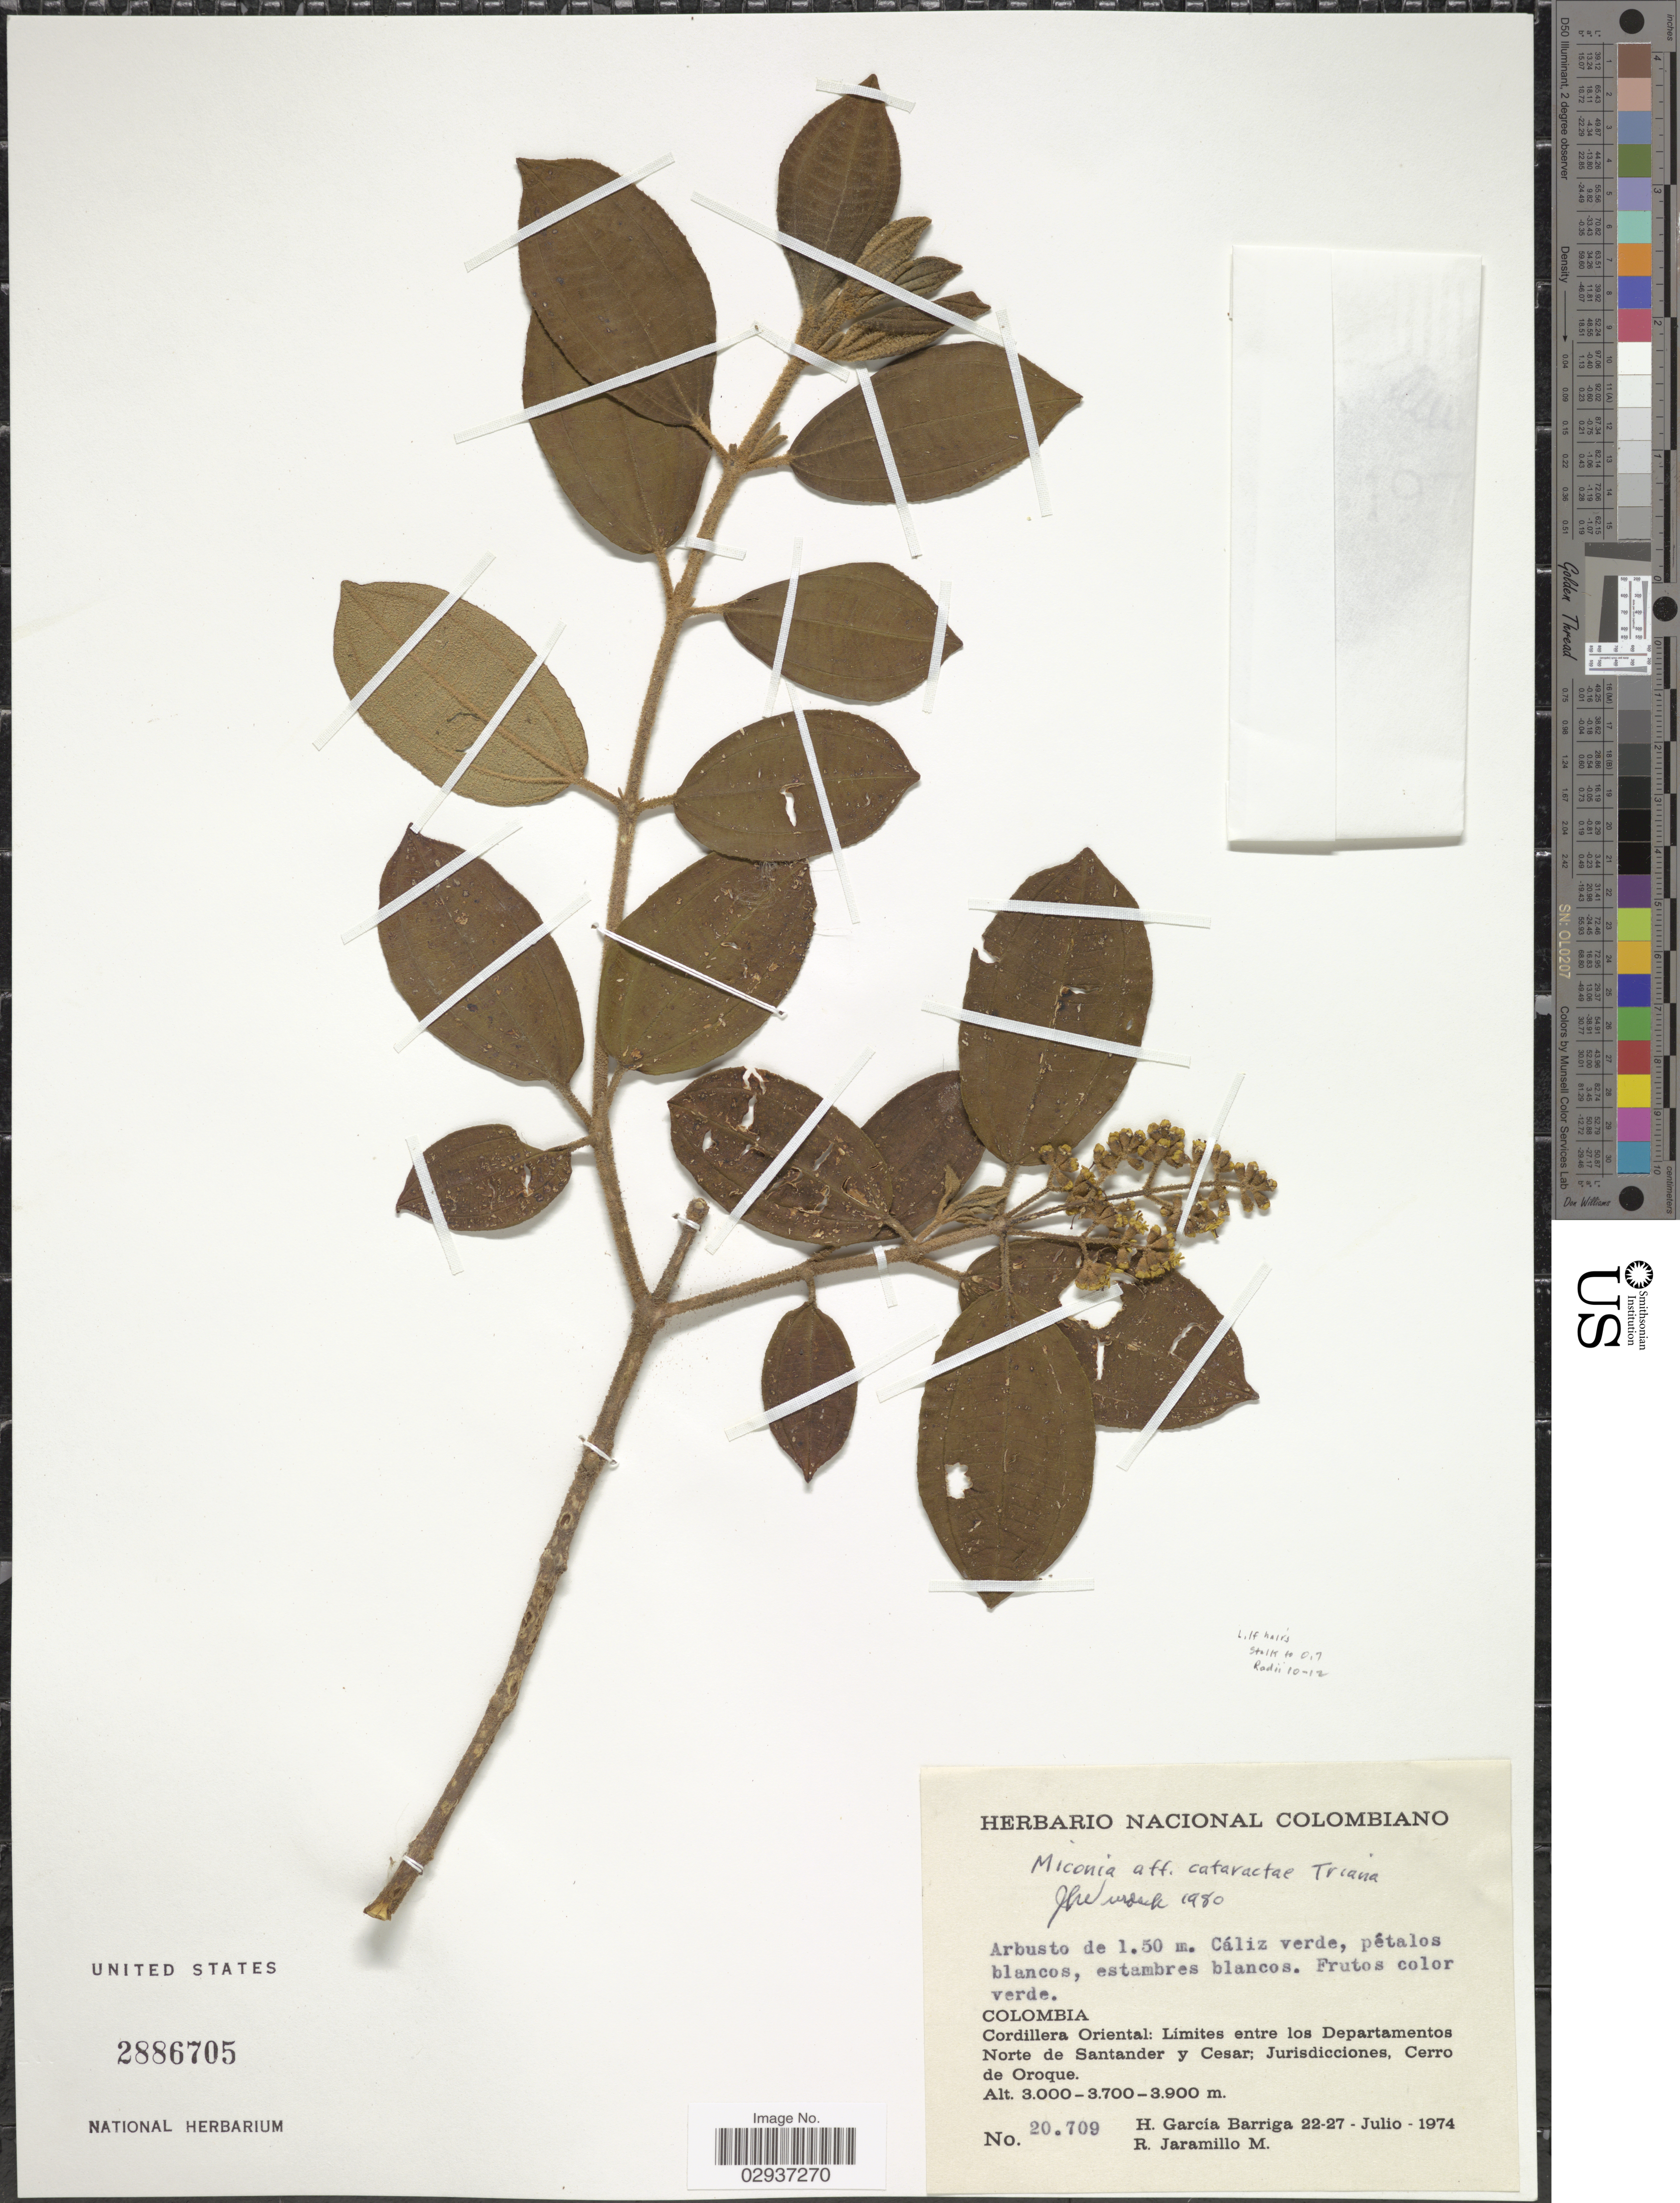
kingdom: Plantae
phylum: Tracheophyta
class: Magnoliopsida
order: Myrtales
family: Melastomataceae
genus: Miconia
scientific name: Miconia cataractae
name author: Triana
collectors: H. García Barriga & R. Jaramillo M.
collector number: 20709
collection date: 1974-07-22/1974-07-27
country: Colombia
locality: Cordillera Oriental: Límites entre los Departamentos Norte de Santander y Cesar; Jurisdicciones, Cerro de Oroque.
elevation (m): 3000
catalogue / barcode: US 2886705